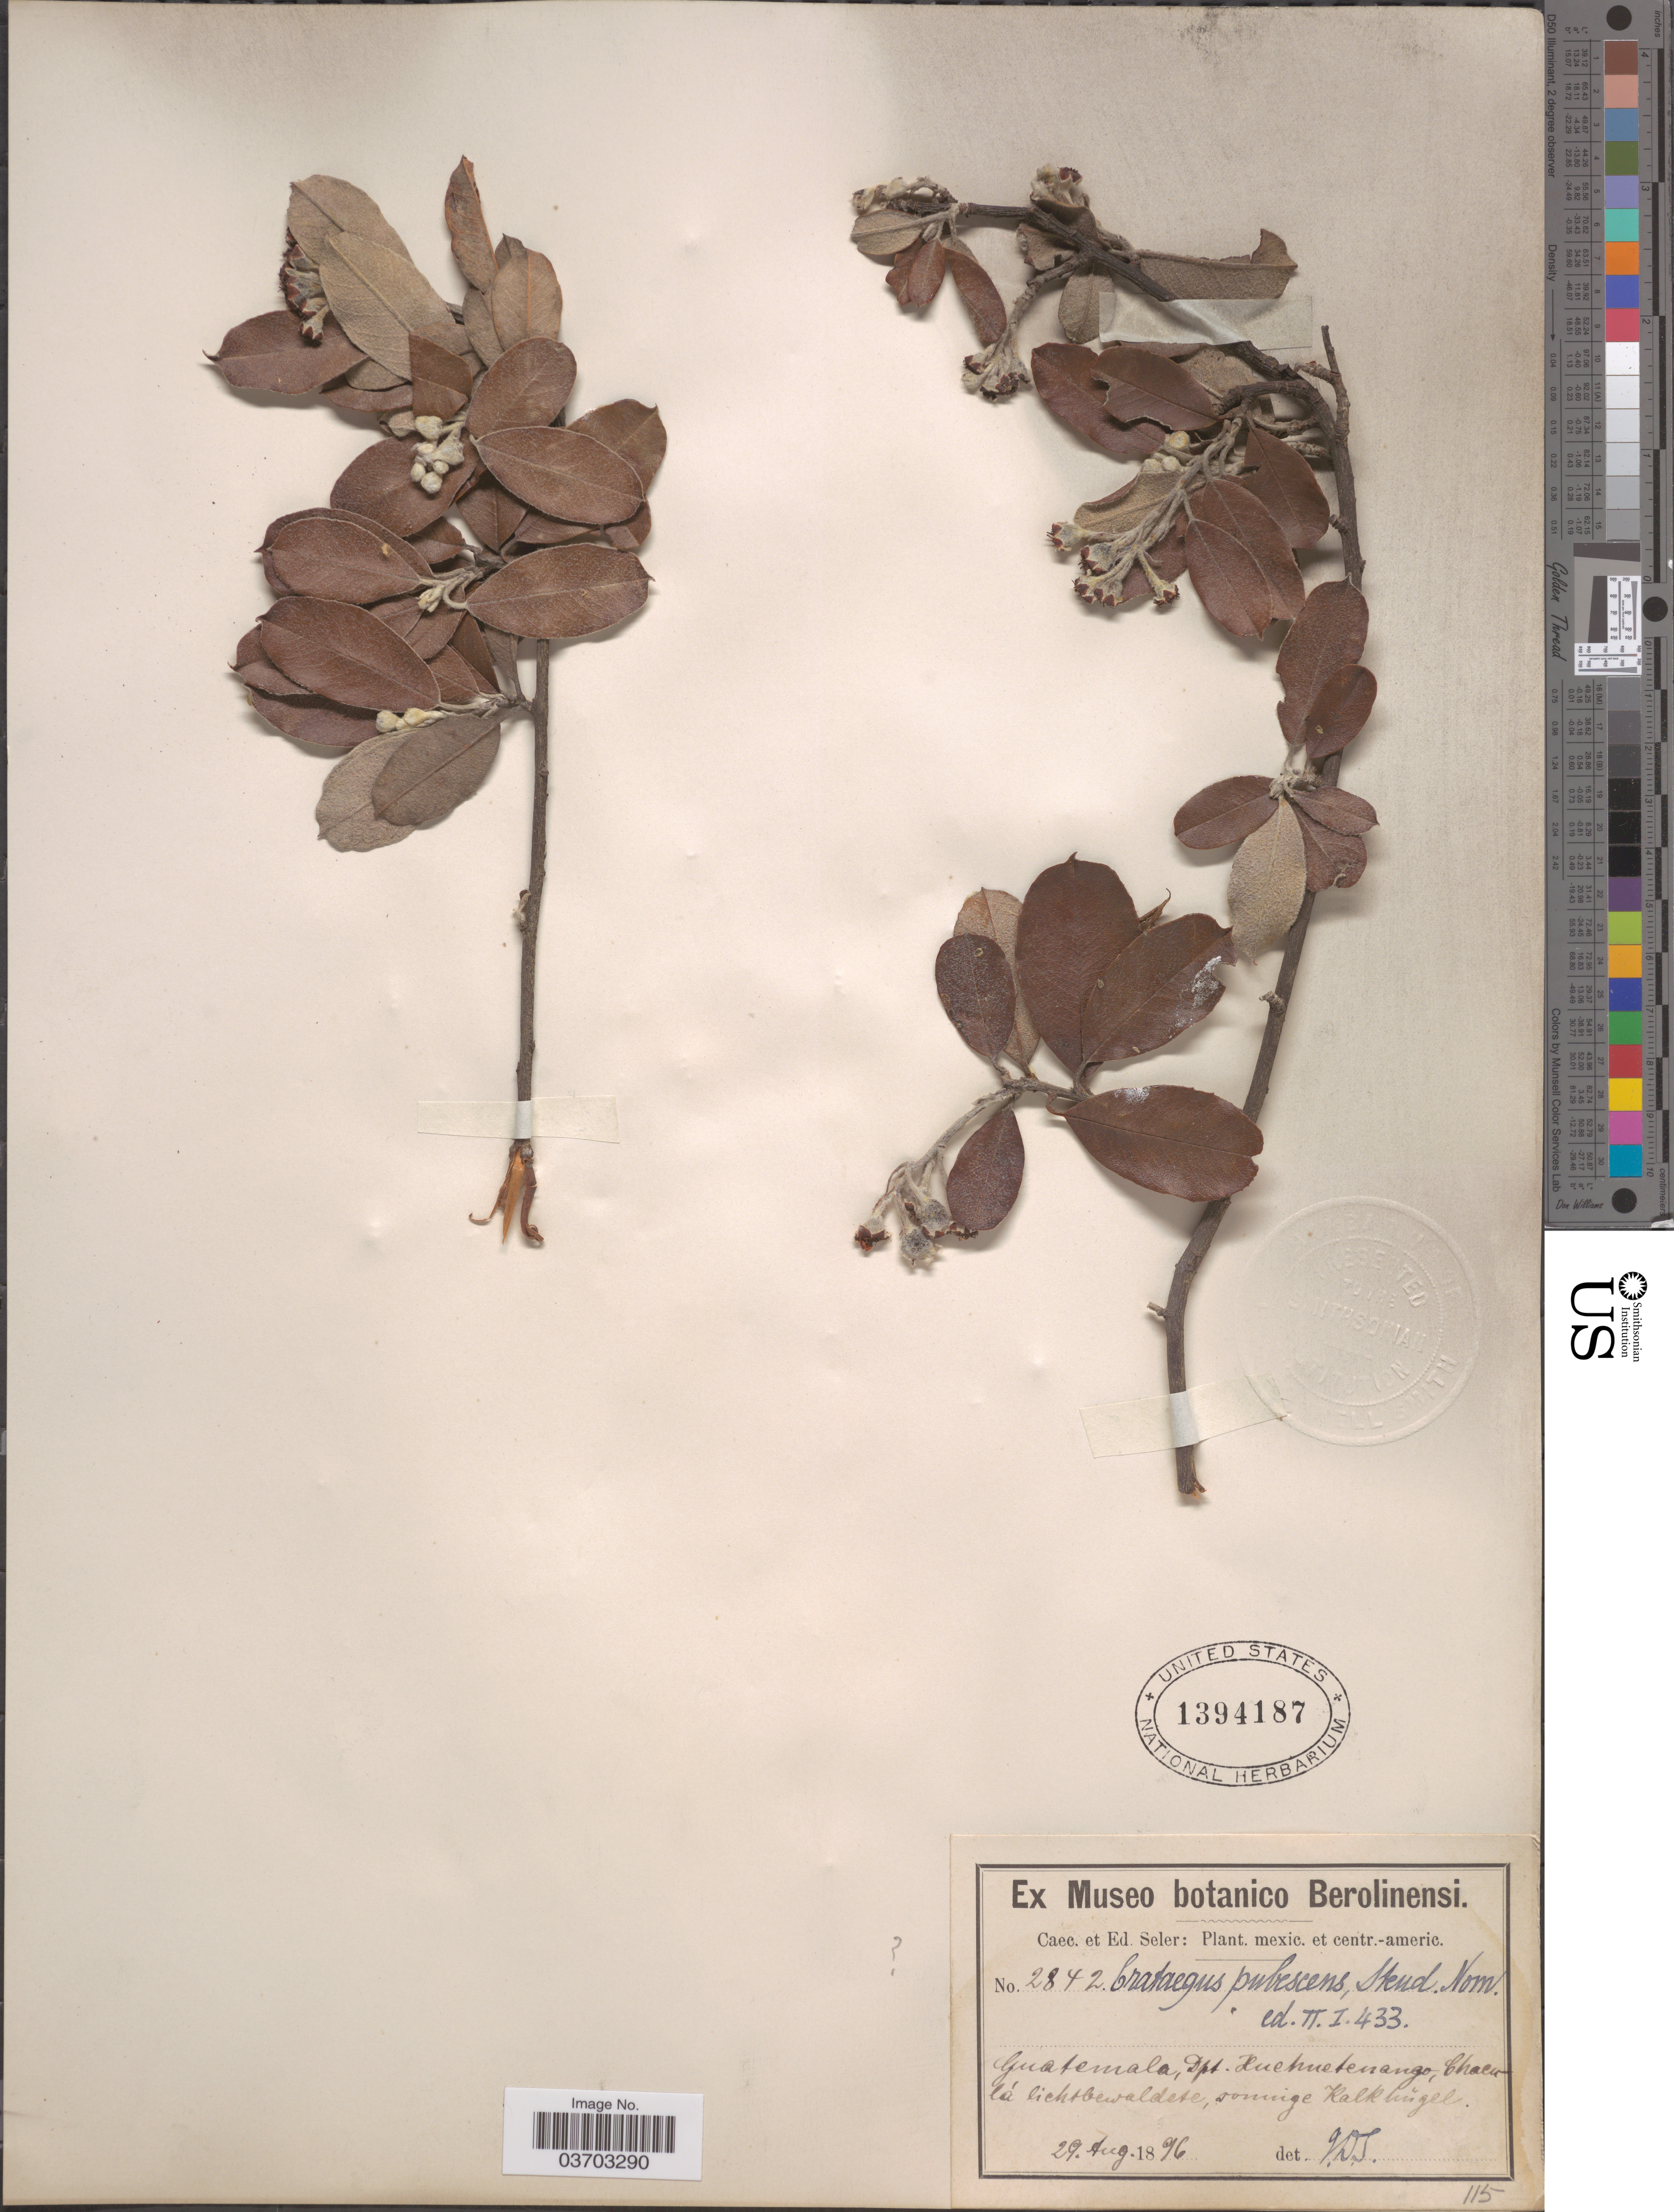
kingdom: Plantae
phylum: Tracheophyta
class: Magnoliopsida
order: Rosales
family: Rosaceae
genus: Crataegus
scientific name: Crataegus pubescens var. botteri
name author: Eggl.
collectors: C. Seler & E. G. Seler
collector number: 2842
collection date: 1896-08-29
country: Guatemala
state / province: Huehuetenango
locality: Dpt. Huehuetenango, Chaculá.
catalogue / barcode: US 1394187